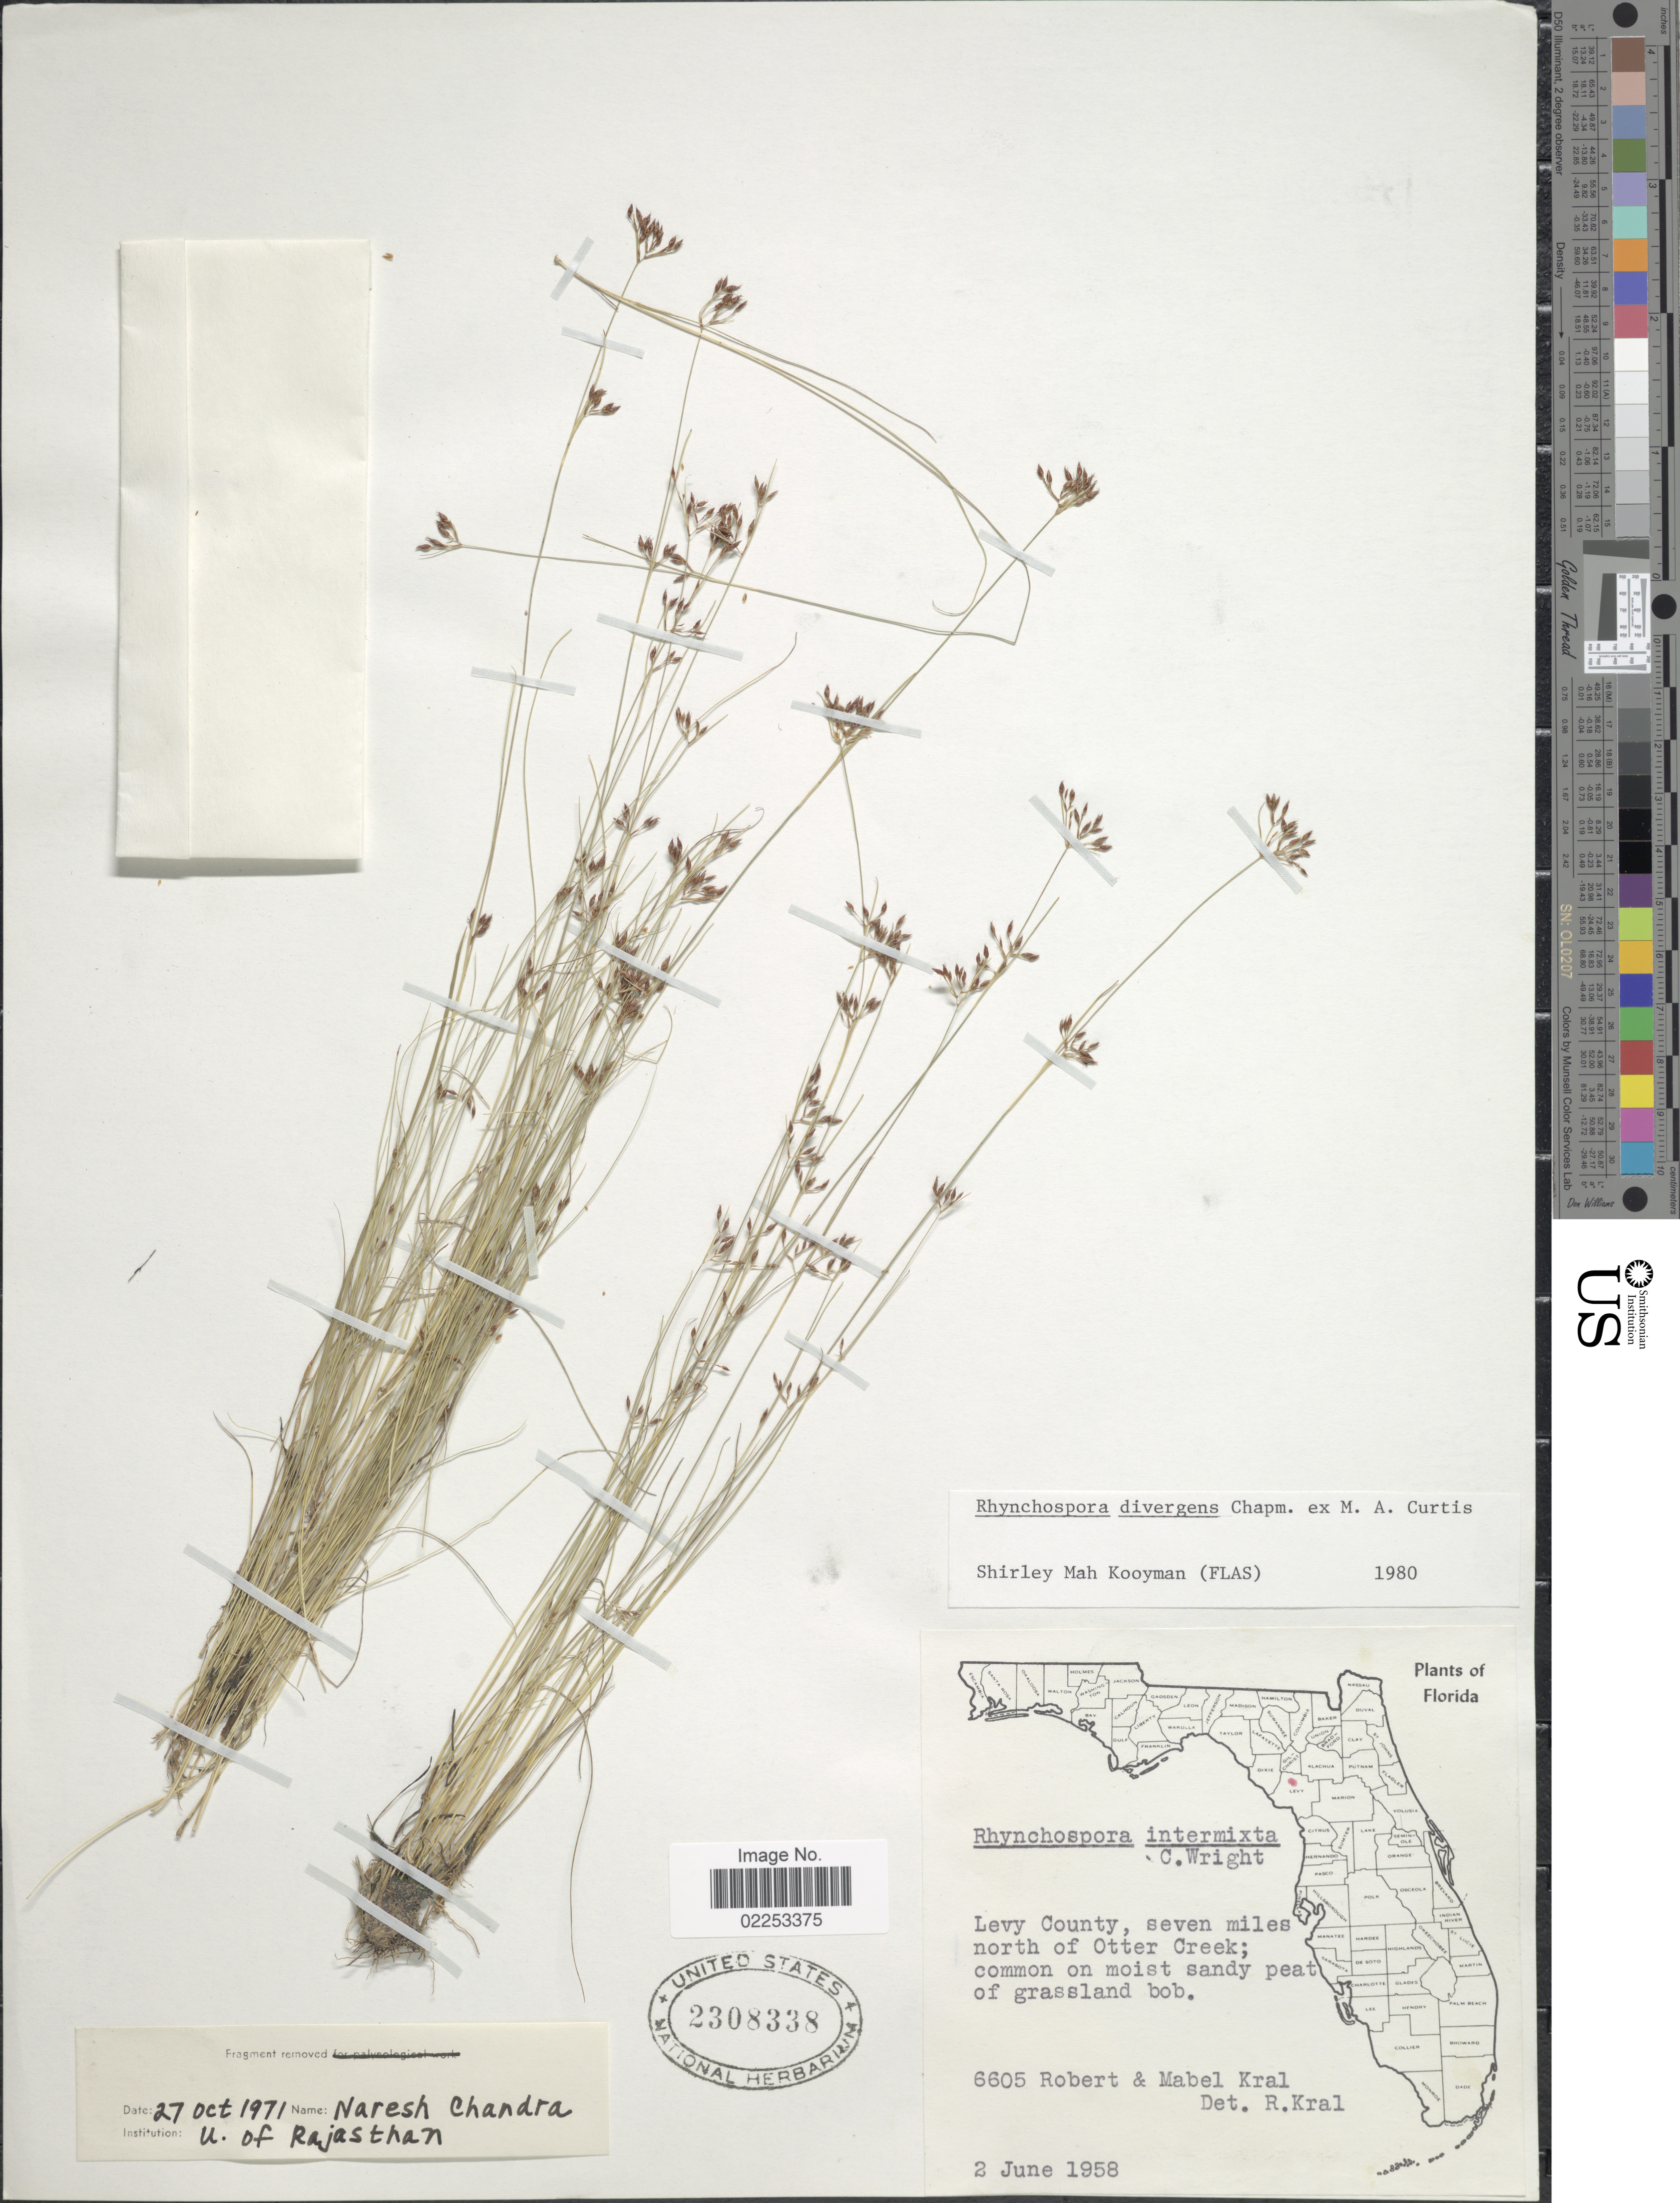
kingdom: Plantae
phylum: Tracheophyta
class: Liliopsida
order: Poales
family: Cyperaceae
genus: Rhynchospora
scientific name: Rhynchospora divergens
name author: Chapm. ex M.A. Curtis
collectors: R. Kral & M. Kral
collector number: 6605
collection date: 1958-06-02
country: United States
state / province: Florida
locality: Levy County, seven miles north of Otter Creek; common on moist sandy peat of grassland bob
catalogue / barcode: US 2308338